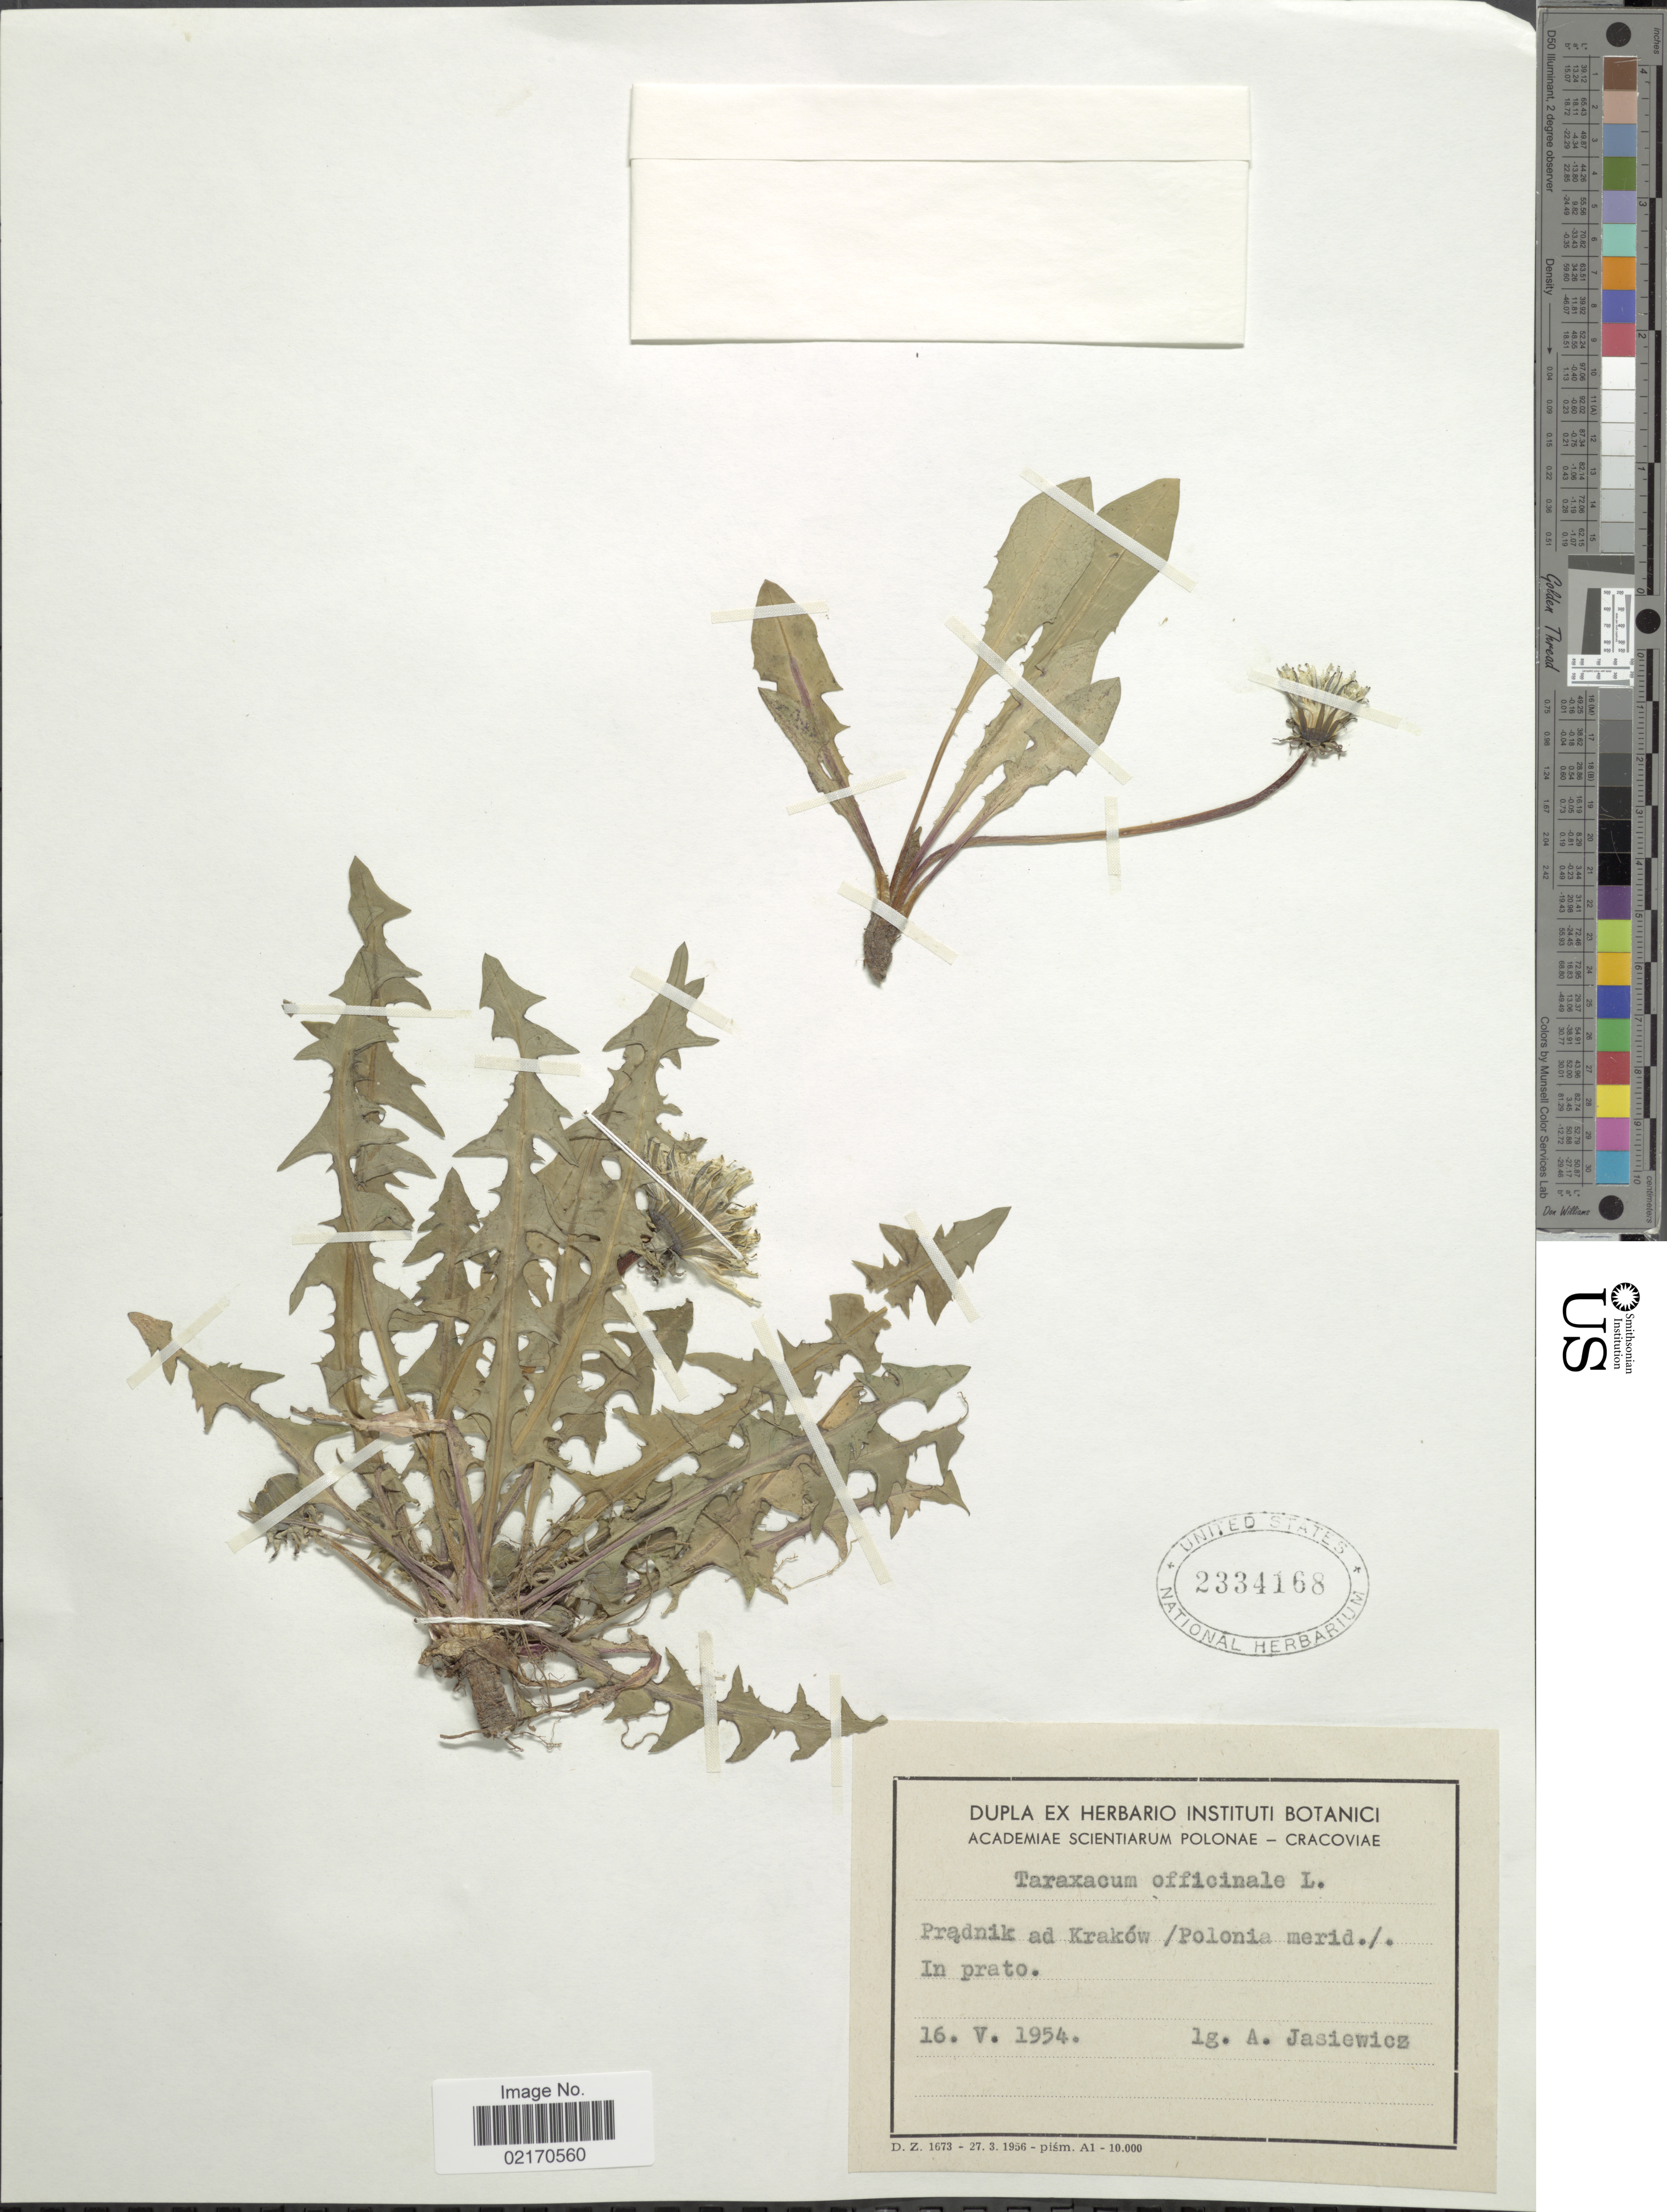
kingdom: Plantae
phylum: Tracheophyta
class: Magnoliopsida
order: Asterales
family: Asteraceae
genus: Taraxacum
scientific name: Taraxacum officinale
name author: G.H. Weber ex F.H. Wigg.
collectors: A. Jasiewicz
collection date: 1954-05-16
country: Poland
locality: Pradnik ad Krakow/Polonia merid./. in prato.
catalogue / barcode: US 2334168